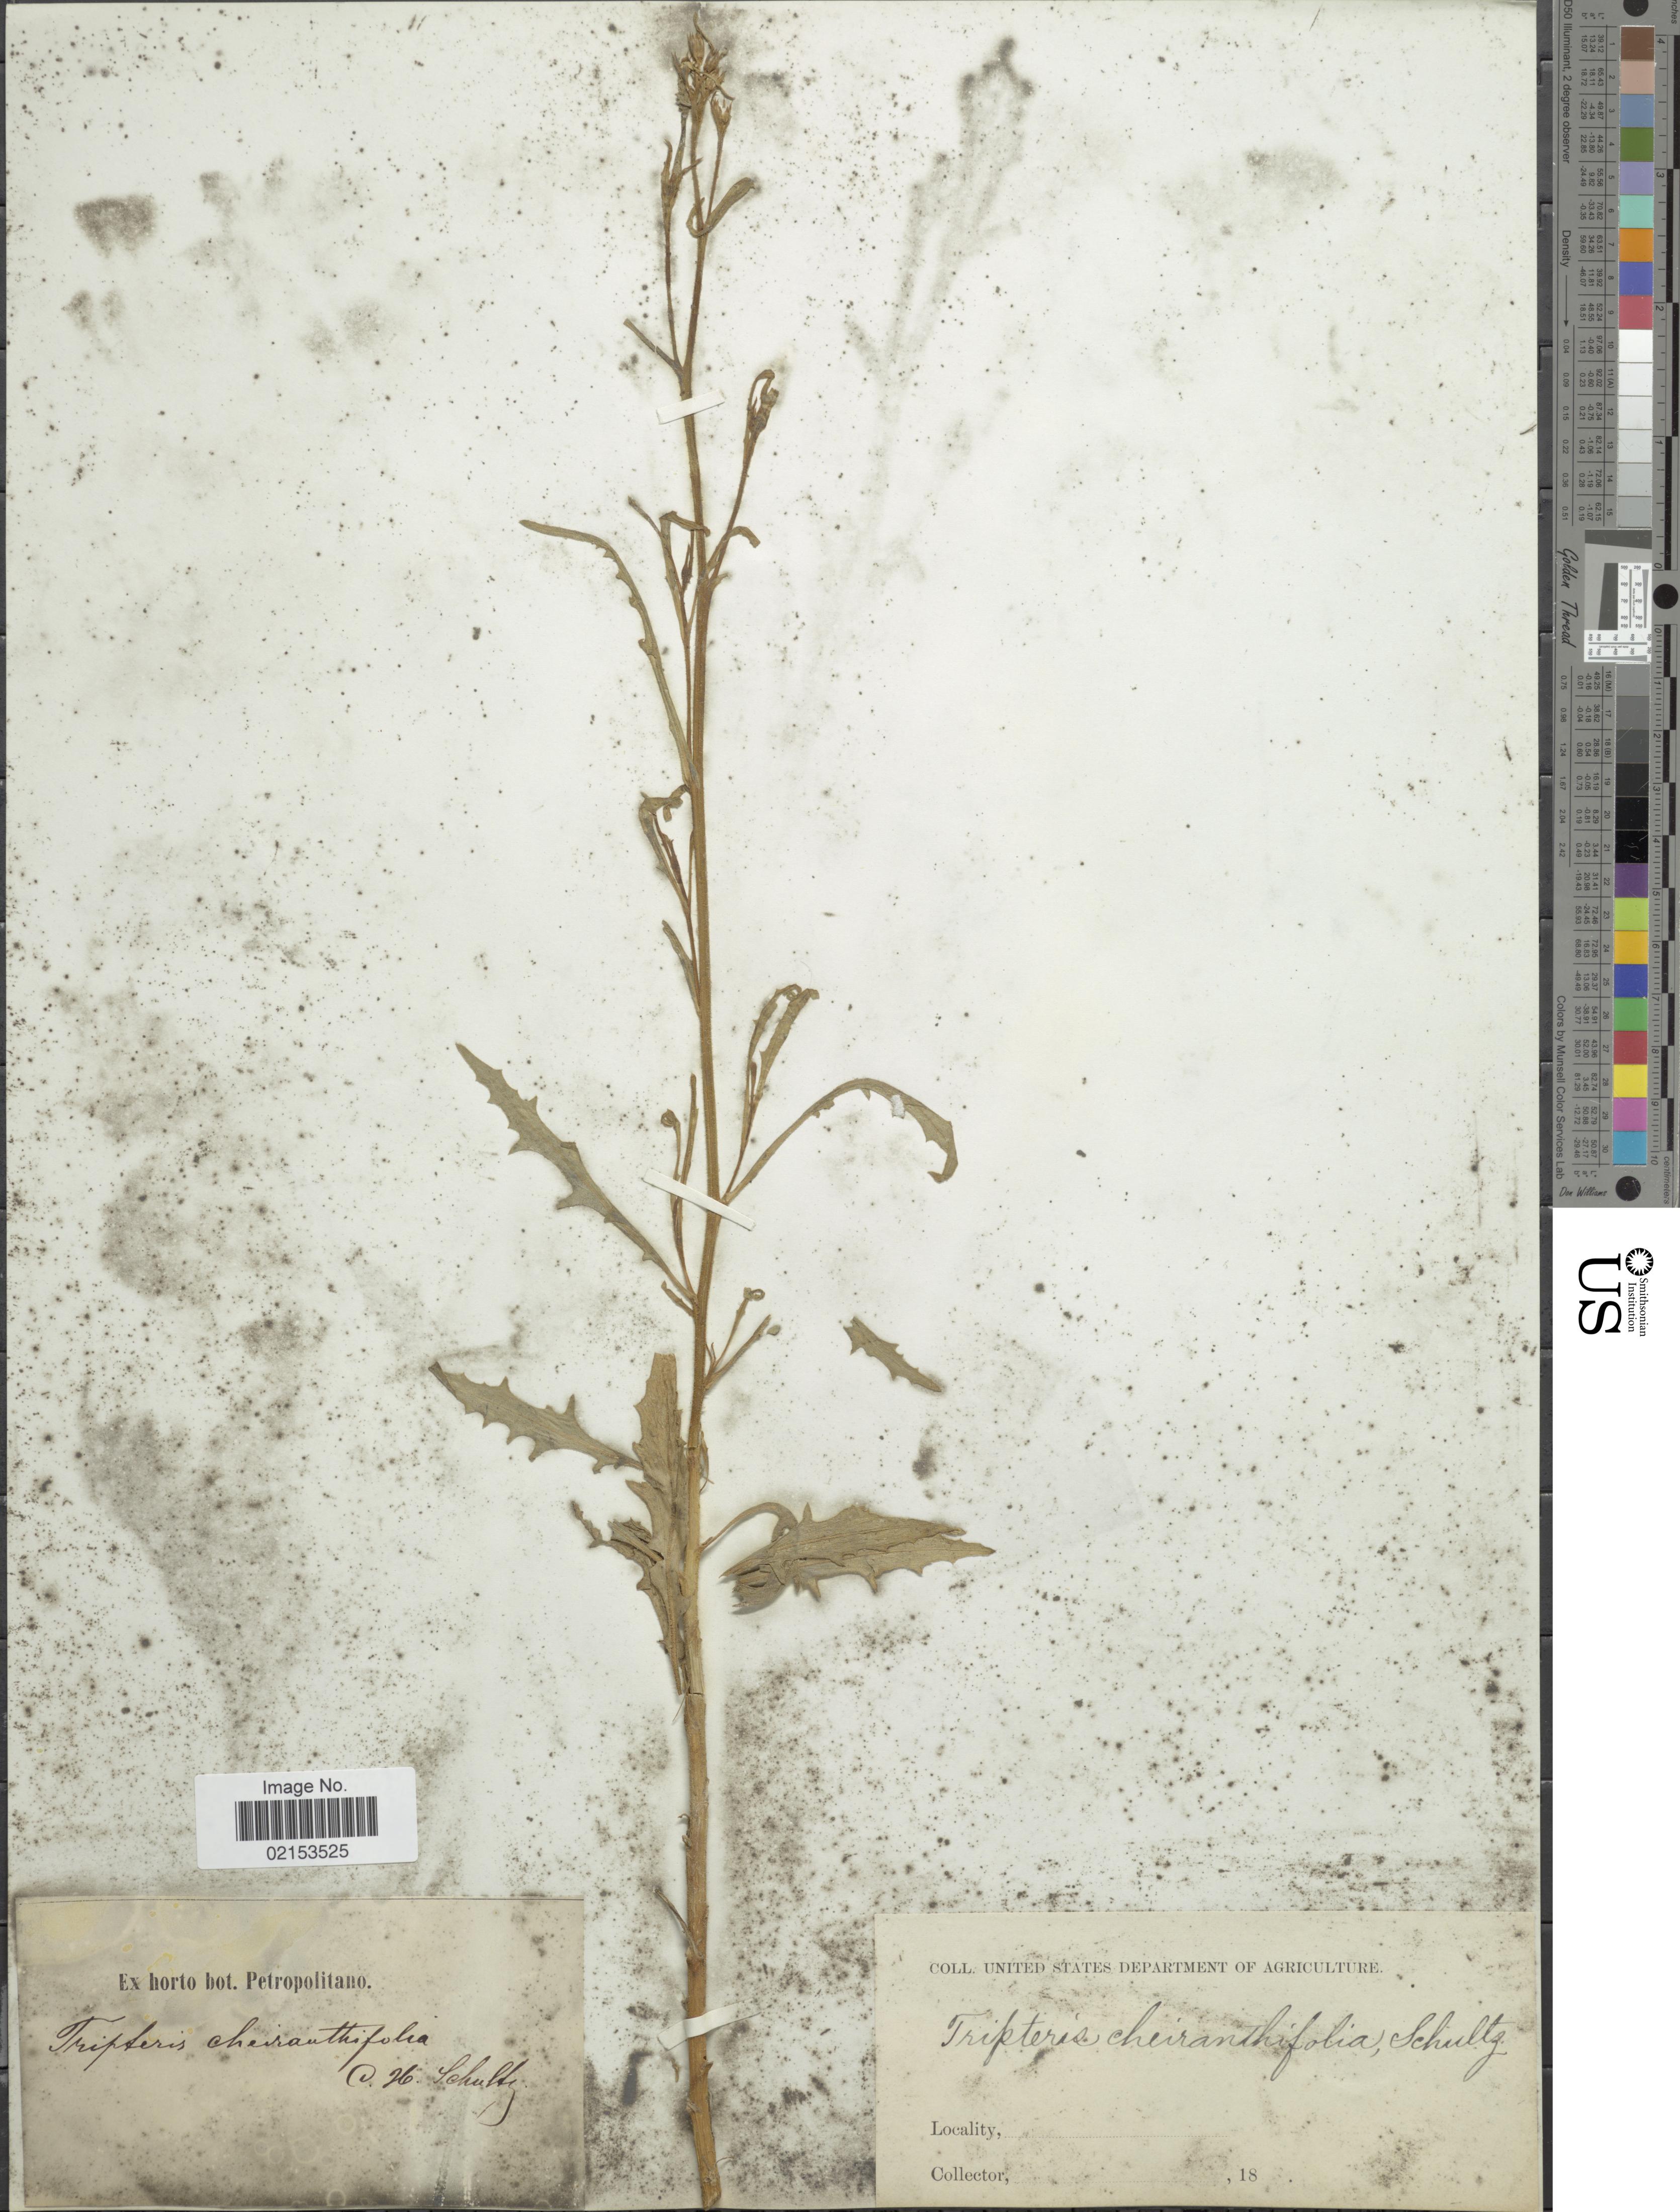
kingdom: Plantae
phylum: Tracheophyta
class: Magnoliopsida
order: Asterales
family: Asteraceae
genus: Tripteris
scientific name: Tripteris vaillantii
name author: Decne.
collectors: United States Department of Agriculture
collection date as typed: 18